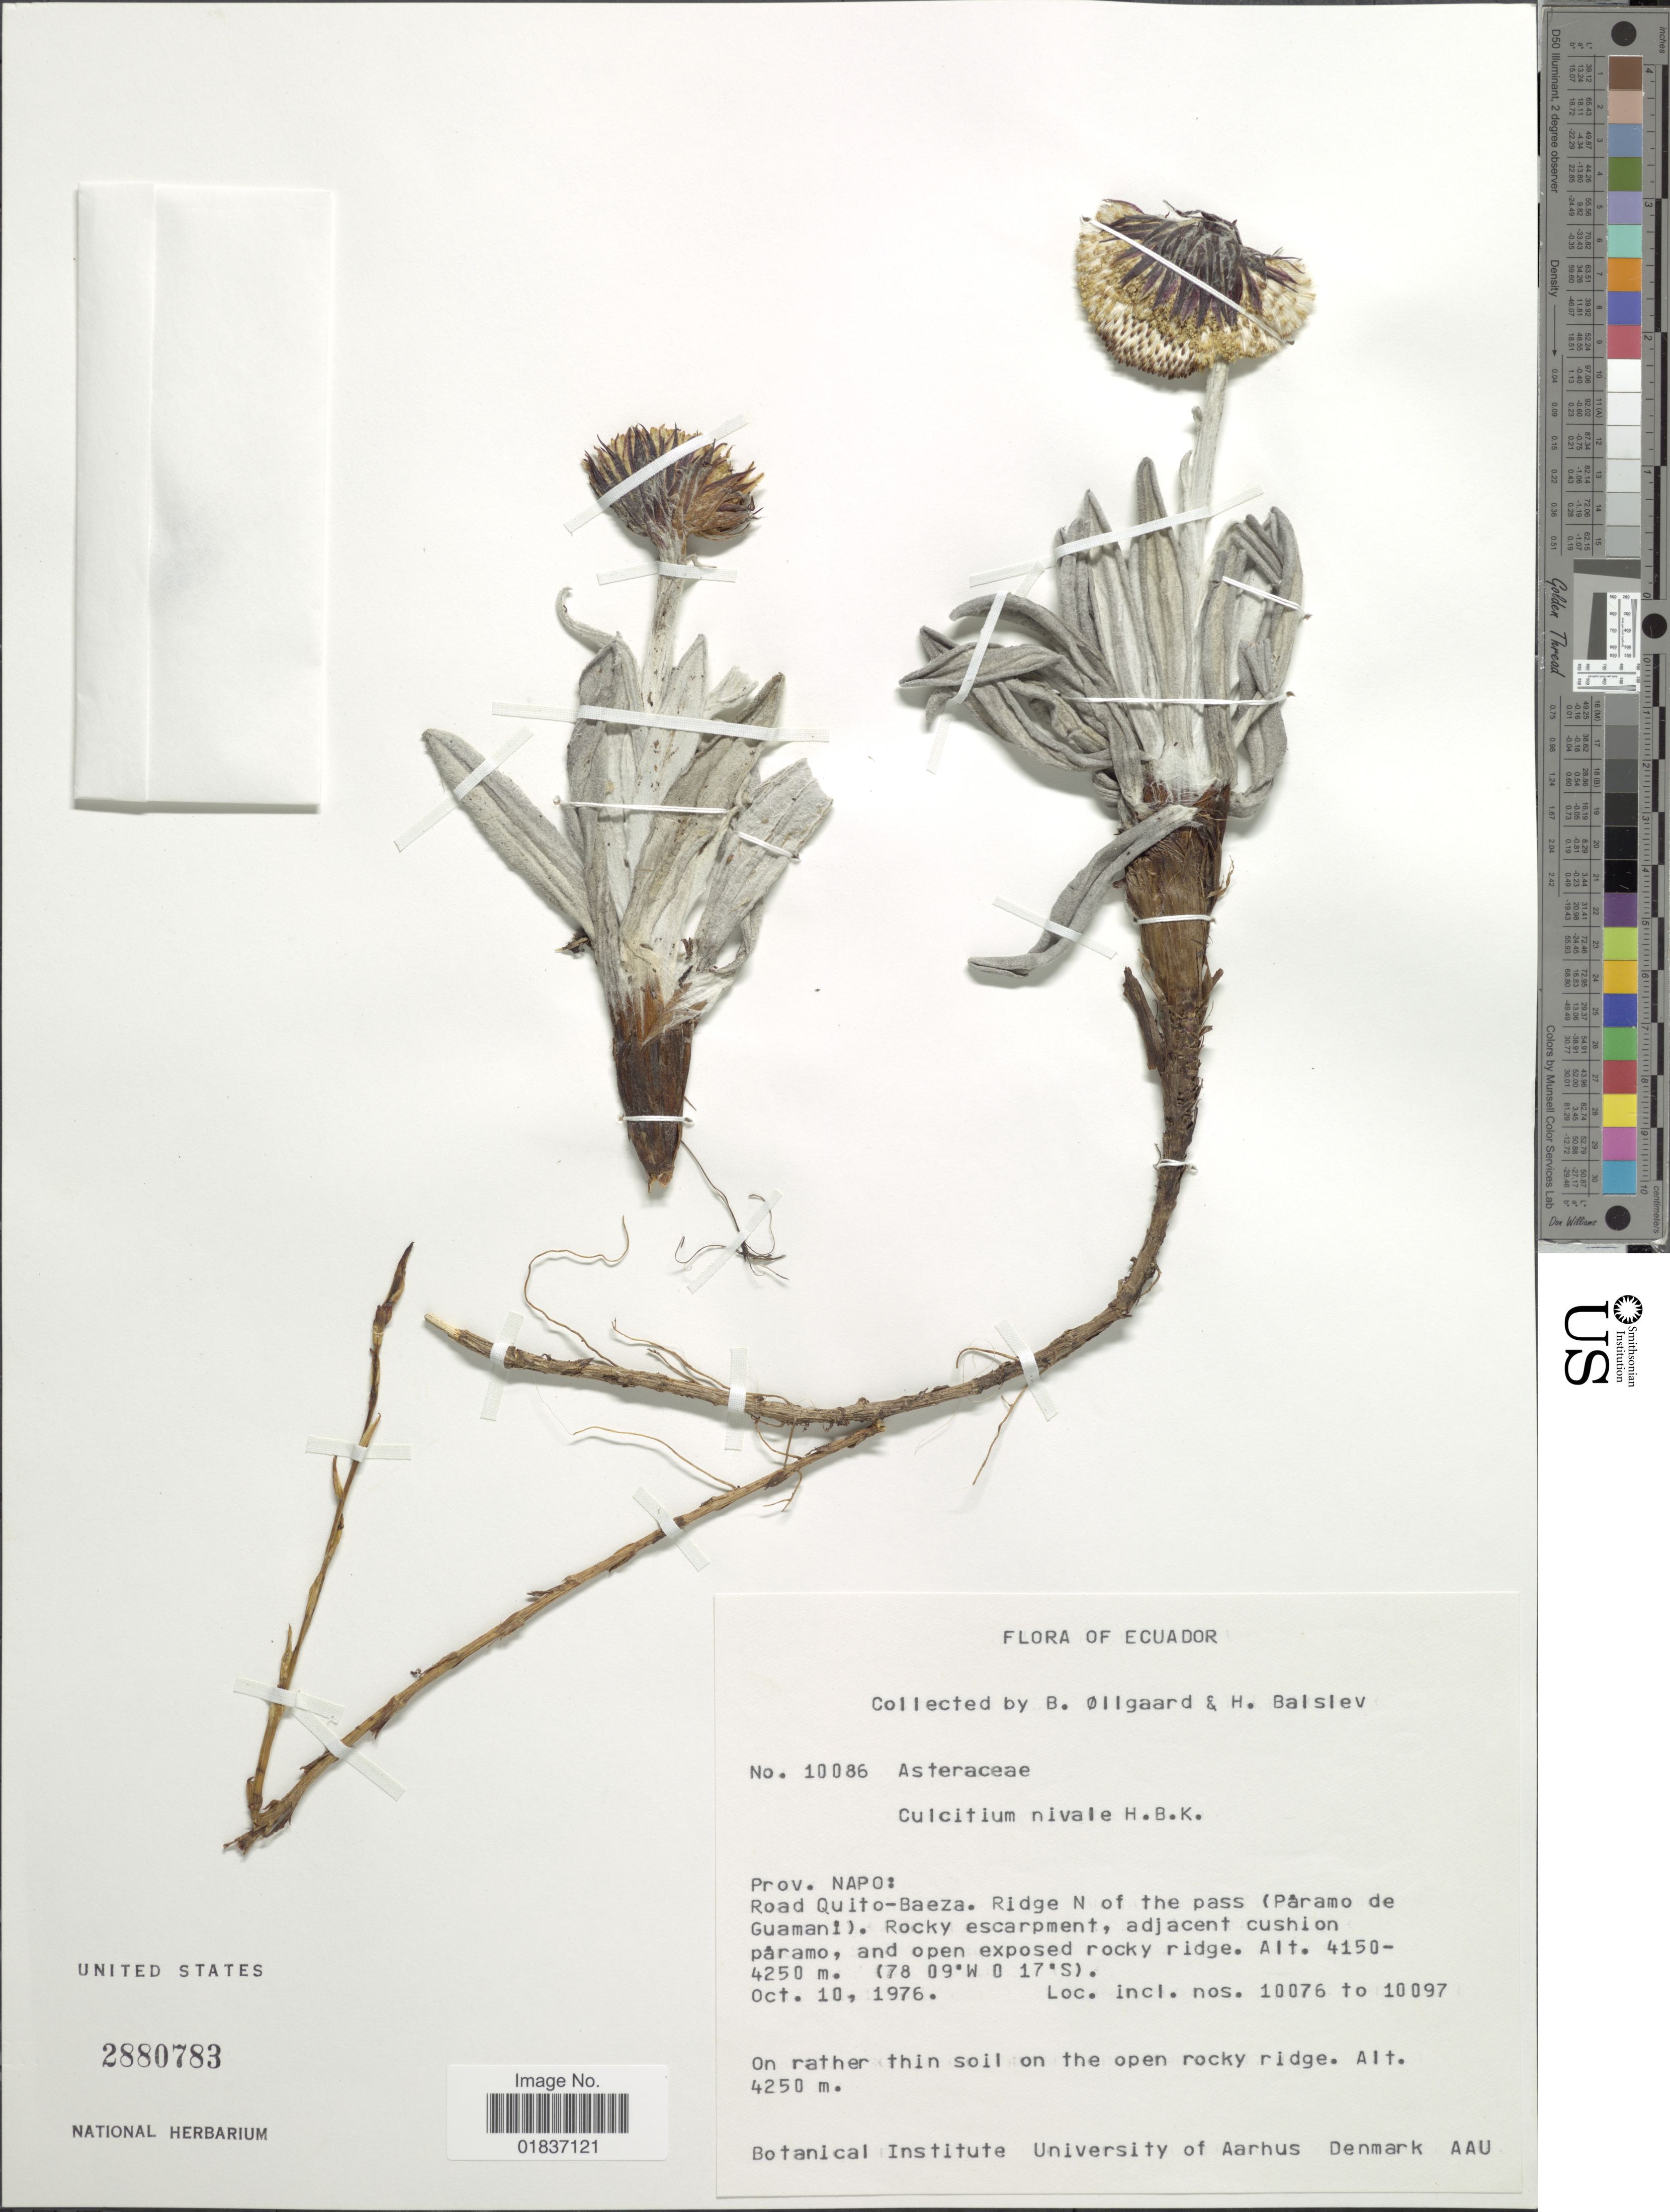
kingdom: Plantae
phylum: Tracheophyta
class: Magnoliopsida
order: Asterales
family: Asteraceae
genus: Senecio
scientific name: Senecio nivalis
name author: (Kunth) Cuatrec.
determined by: Salomon, Luciana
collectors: B. Øllgaard & H. Balslev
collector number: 10086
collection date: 1976-10-10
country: Ecuador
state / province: Napo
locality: Prov. Napo: Road Quito-Baeza. Ridge N of the pass (Paramo de Guamani).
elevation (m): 4250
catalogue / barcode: US 2880783